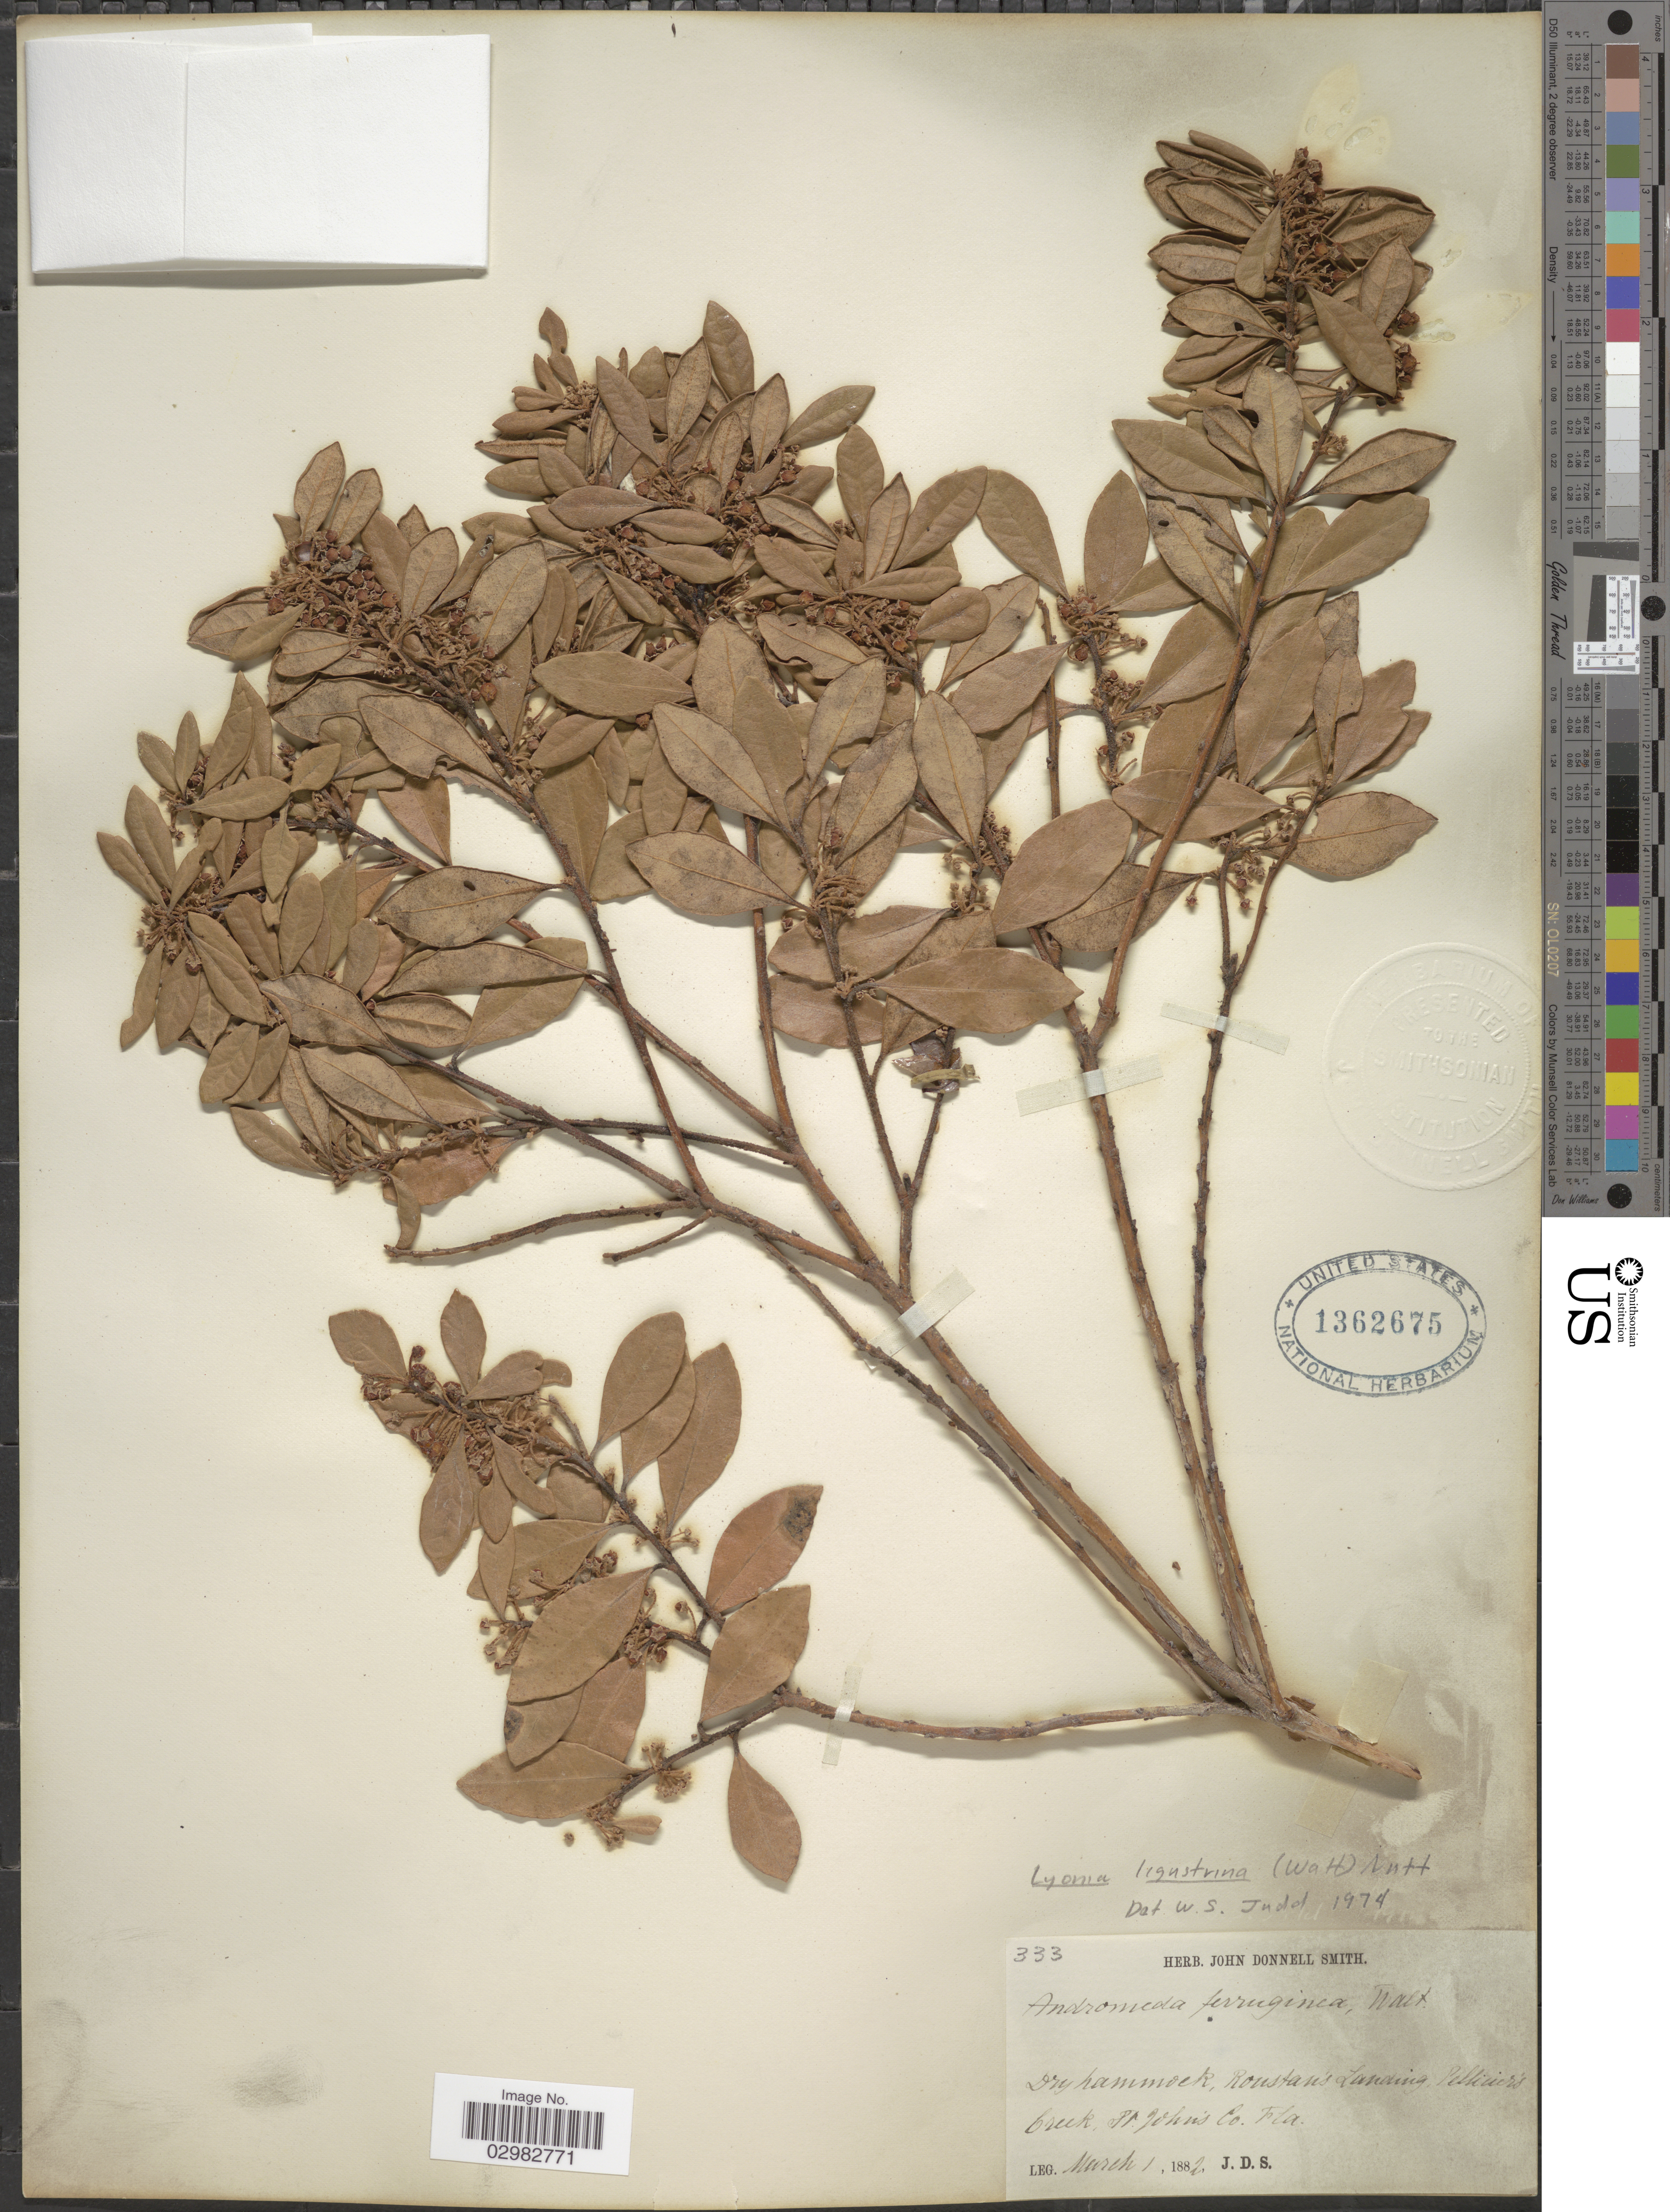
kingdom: Plantae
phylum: Tracheophyta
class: Magnoliopsida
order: Ericales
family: Ericaceae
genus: Lyonia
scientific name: Lyonia fruticosa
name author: (Michx.) G.S. Torr.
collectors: J. Donnell Smith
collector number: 333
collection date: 1882-03-01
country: United States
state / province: Florida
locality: Dry hammock, Roustans Landing, Pellicuris Creek, St. John's Co.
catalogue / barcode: US 1362675